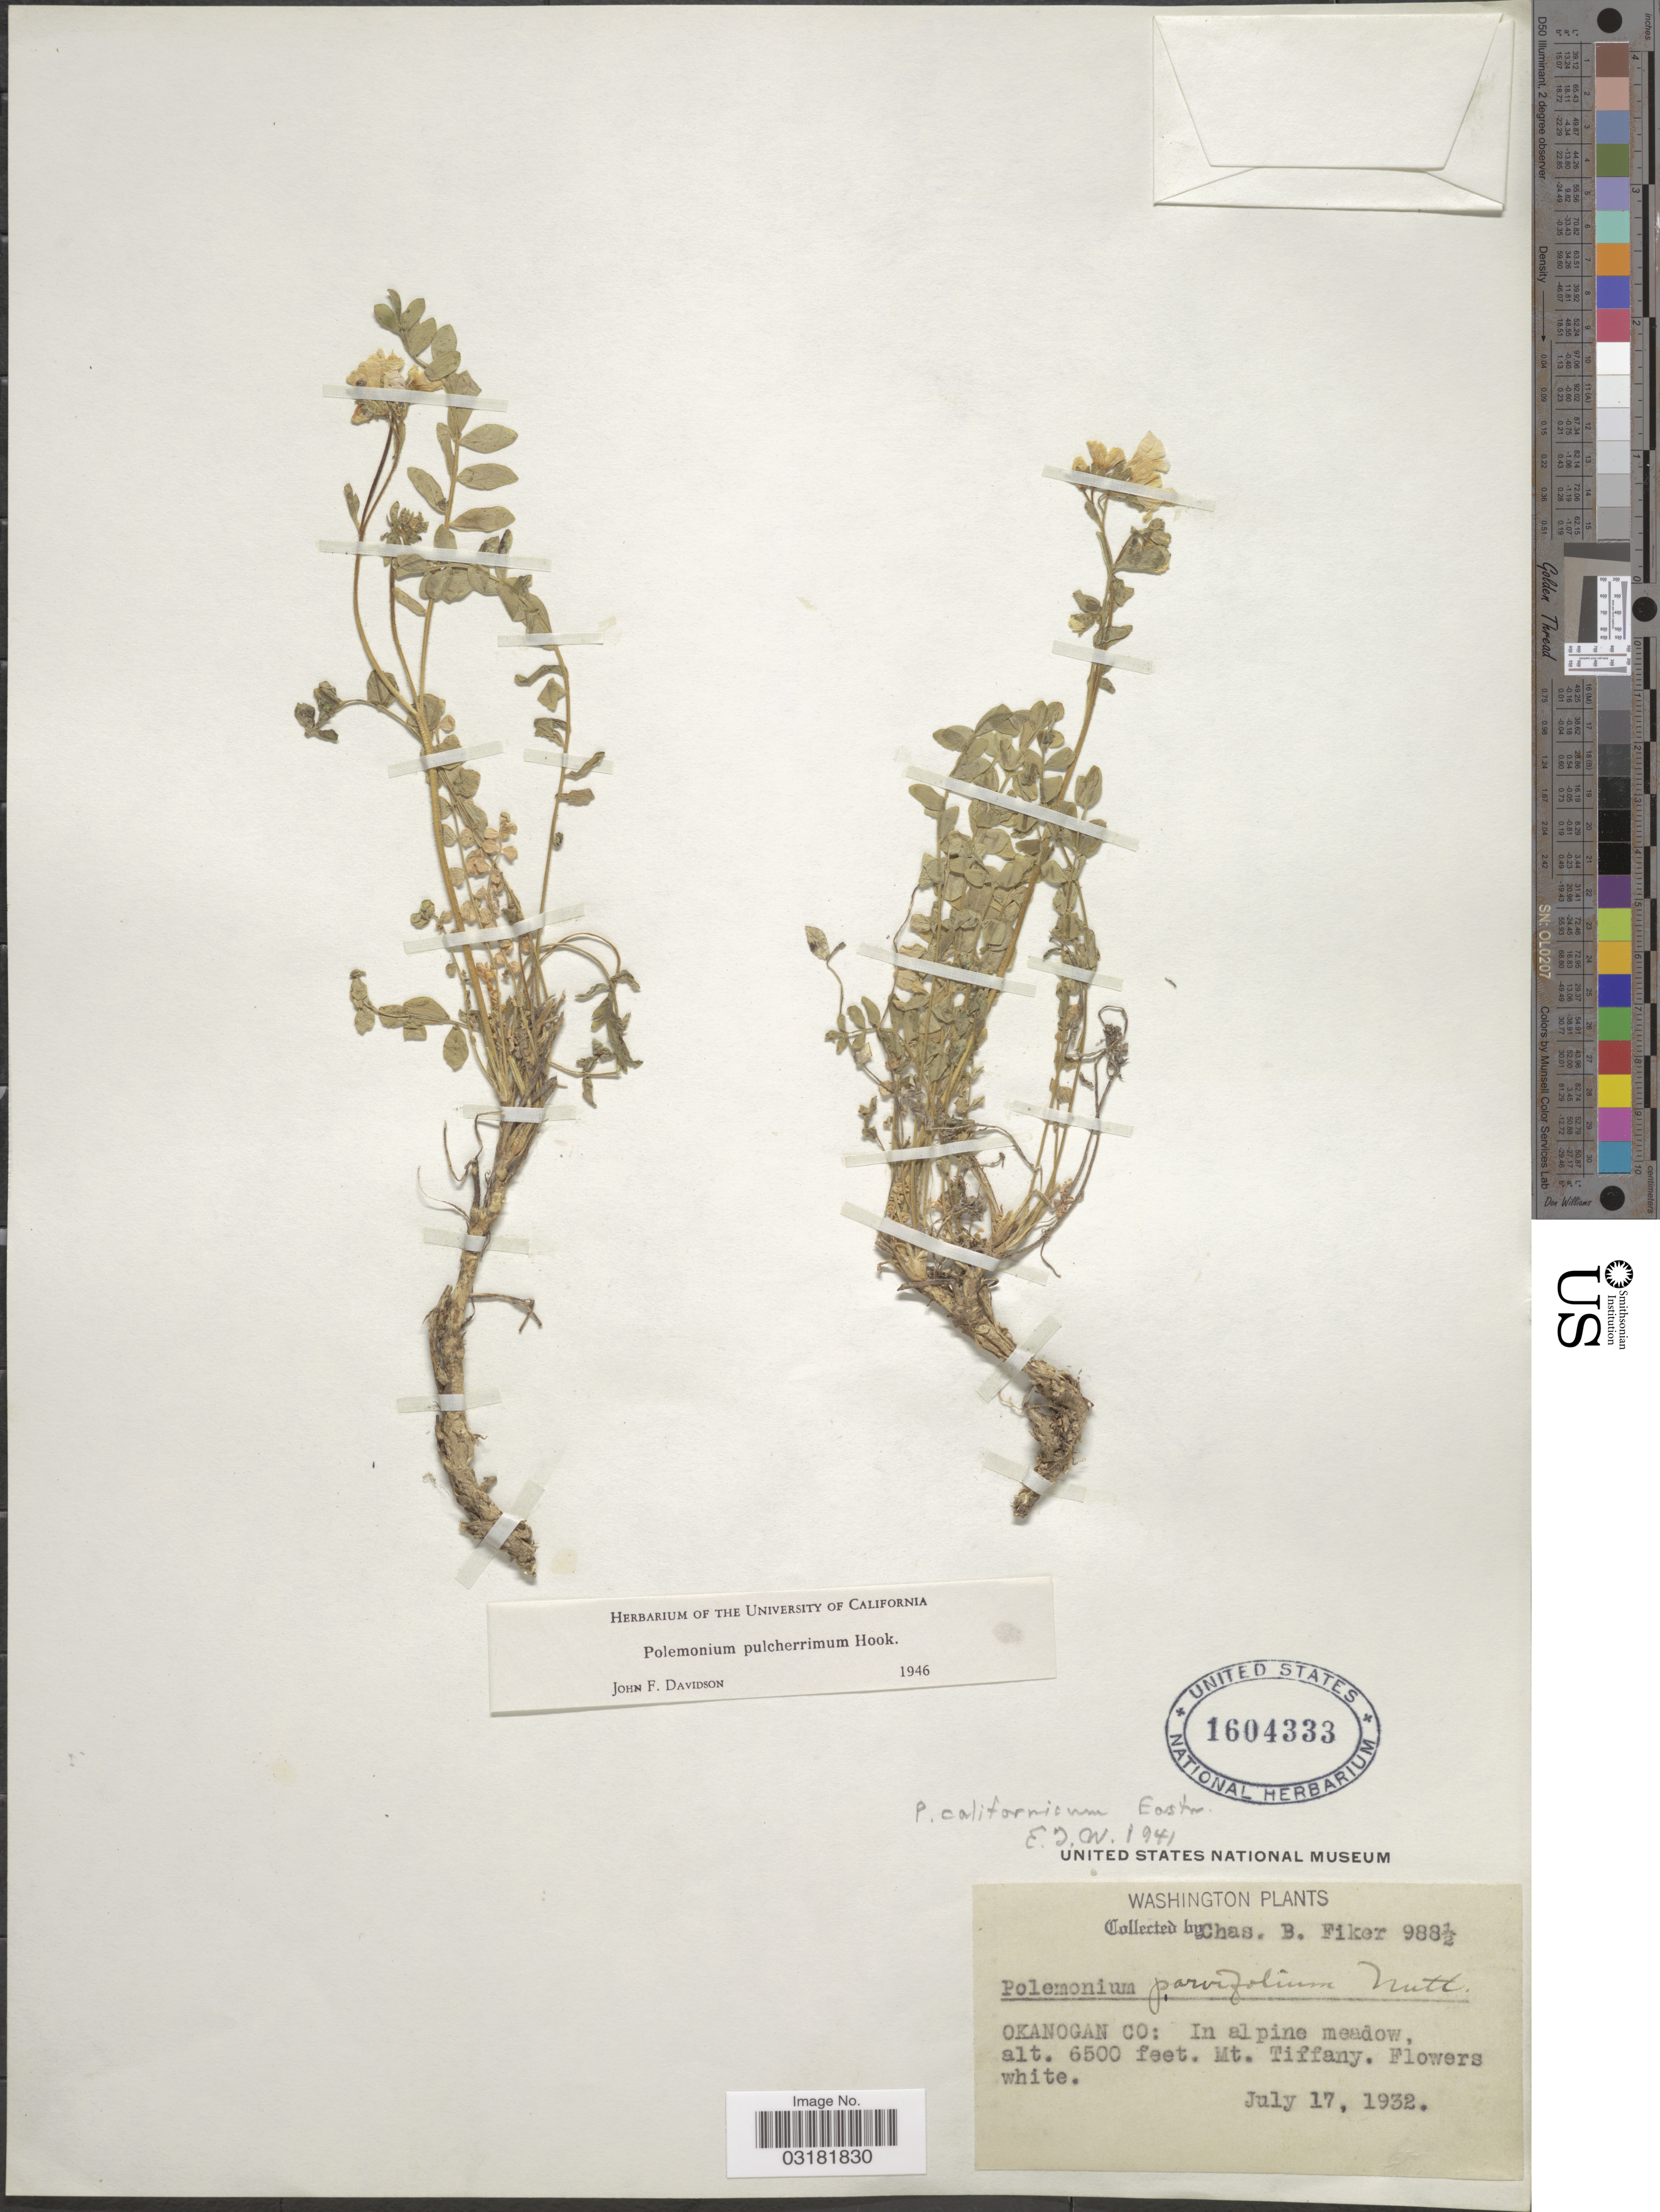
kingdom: Plantae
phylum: Tracheophyta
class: Magnoliopsida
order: Ericales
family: Polemoniaceae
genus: Polemonium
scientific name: Polemonium pulcherrimum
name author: Hook.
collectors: C. Fiker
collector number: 998½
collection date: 1932-07-17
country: United States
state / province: Washington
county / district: Okanogan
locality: Okanogan Co: Mt. Tiffany.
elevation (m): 1981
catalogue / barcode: US 1604333